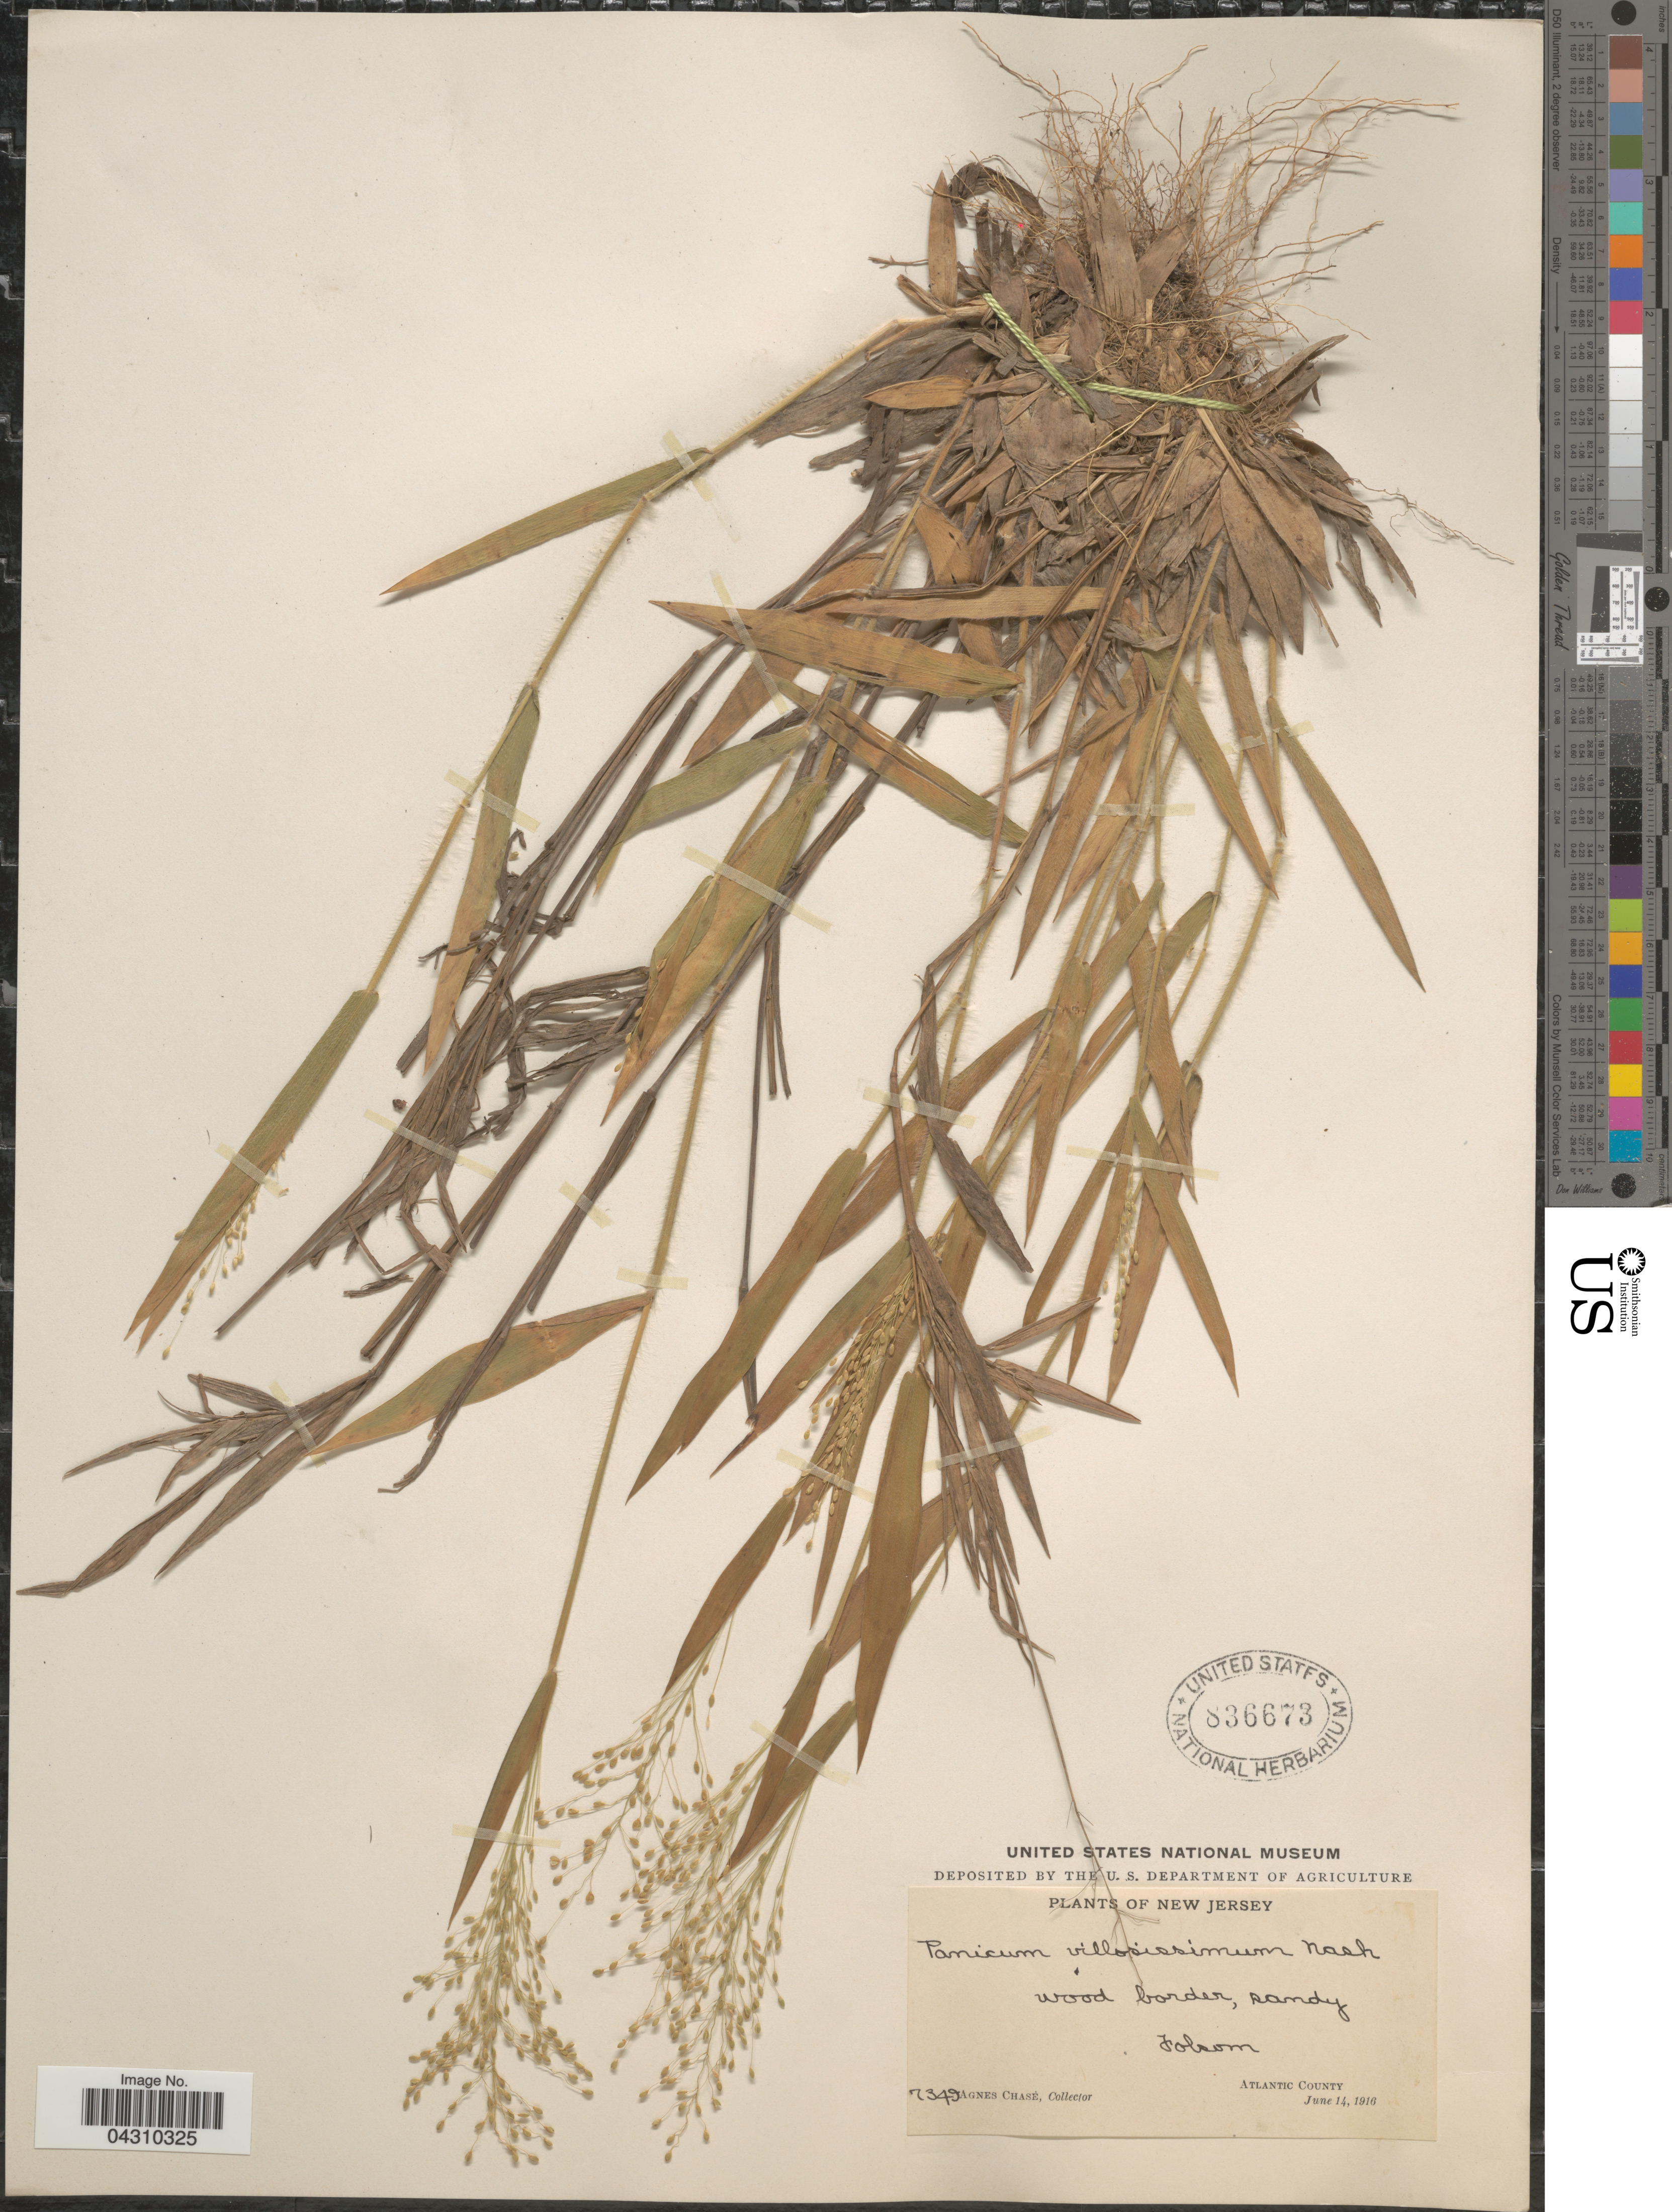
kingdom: Plantae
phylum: Tracheophyta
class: Liliopsida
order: Poales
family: Poaceae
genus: Dichanthelium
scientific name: Dichanthelium acuminatum var. acuminatum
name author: (Sw.) Gould & C.A. Clark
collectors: A. Chase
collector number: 7349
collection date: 1916-06-14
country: United States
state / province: New Jersey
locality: Wood border, sandy Folsom. Atlantic County.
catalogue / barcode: US 836673